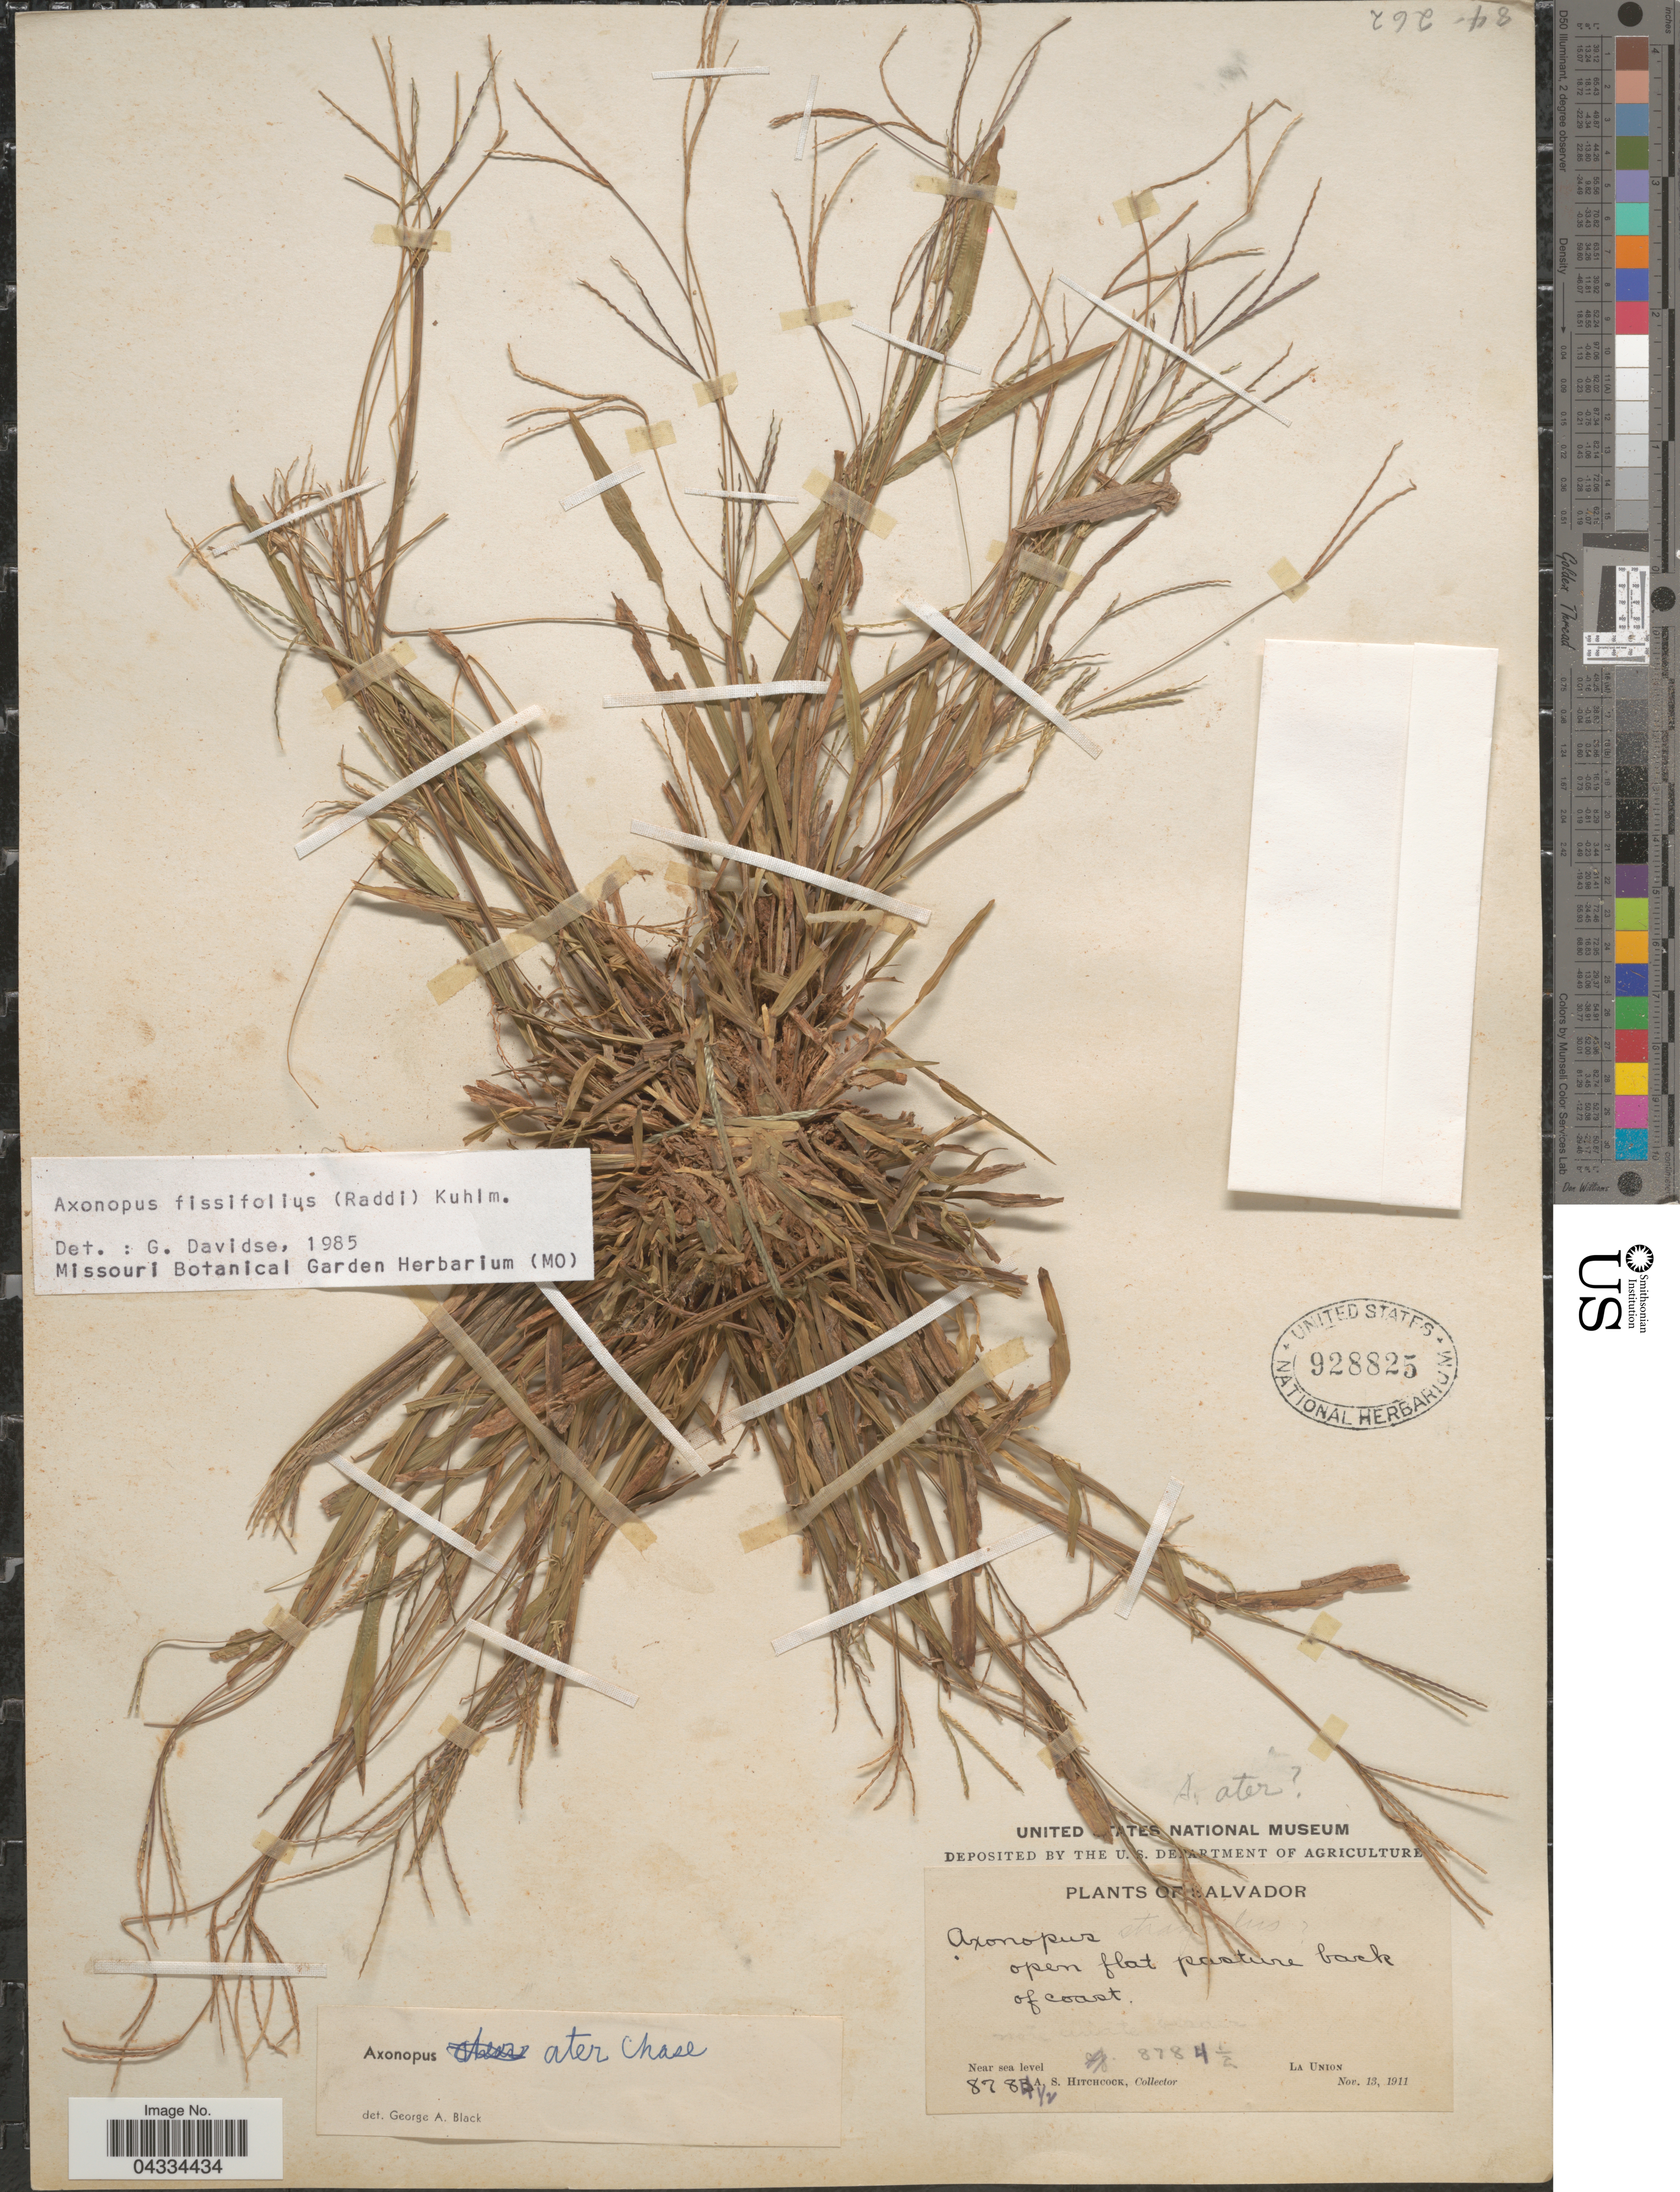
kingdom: Plantae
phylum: Tracheophyta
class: Liliopsida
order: Poales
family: Poaceae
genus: Axonopus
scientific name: Axonopus fissifolius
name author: (Raddi) Kuhlm.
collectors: A. S. Hitchcock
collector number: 8784½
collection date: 1911-11-13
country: El Salvador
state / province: La Union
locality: Back of coast.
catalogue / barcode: US 928825